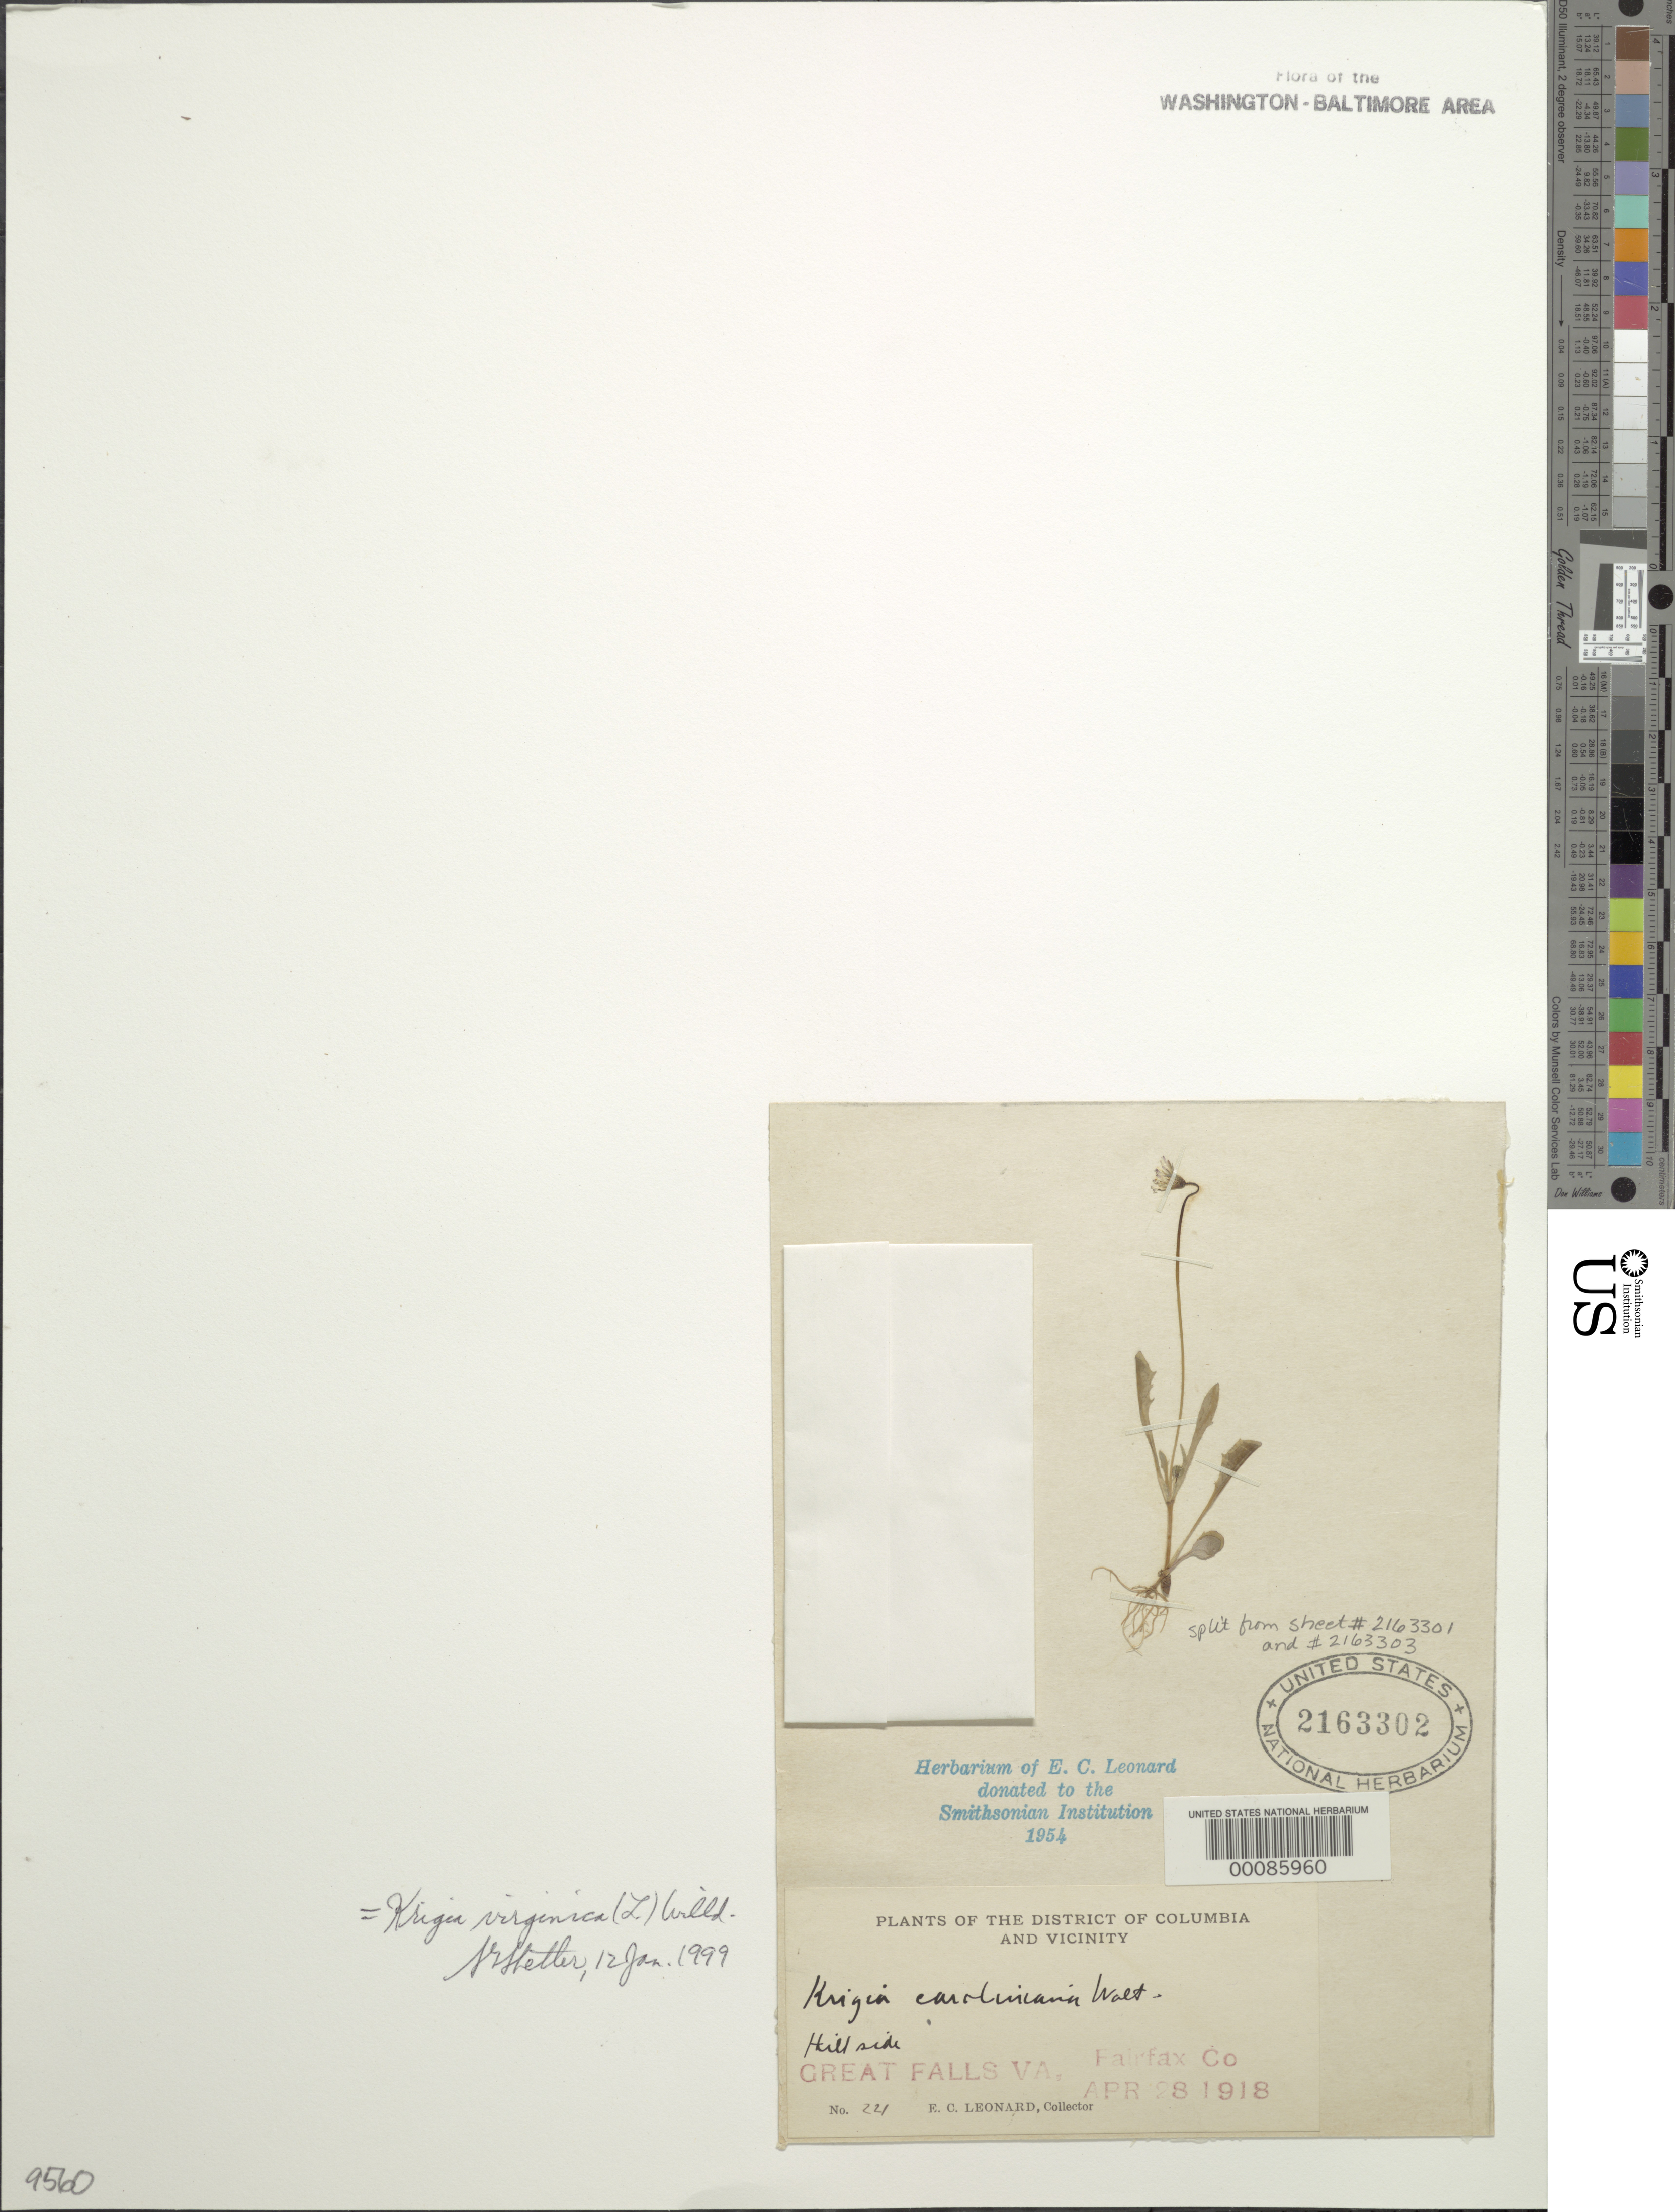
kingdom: Plantae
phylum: Tracheophyta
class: Magnoliopsida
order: Asterales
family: Asteraceae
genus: Krigia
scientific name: Krigia virginica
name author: (L.) Willd.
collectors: E. C. Leonard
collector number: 221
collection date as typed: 28 Apr 1918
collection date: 1918-04-28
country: United States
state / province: Virginia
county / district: Fairfax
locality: Great Falls C. & O. Canal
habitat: Hillside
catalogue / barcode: US 2163302